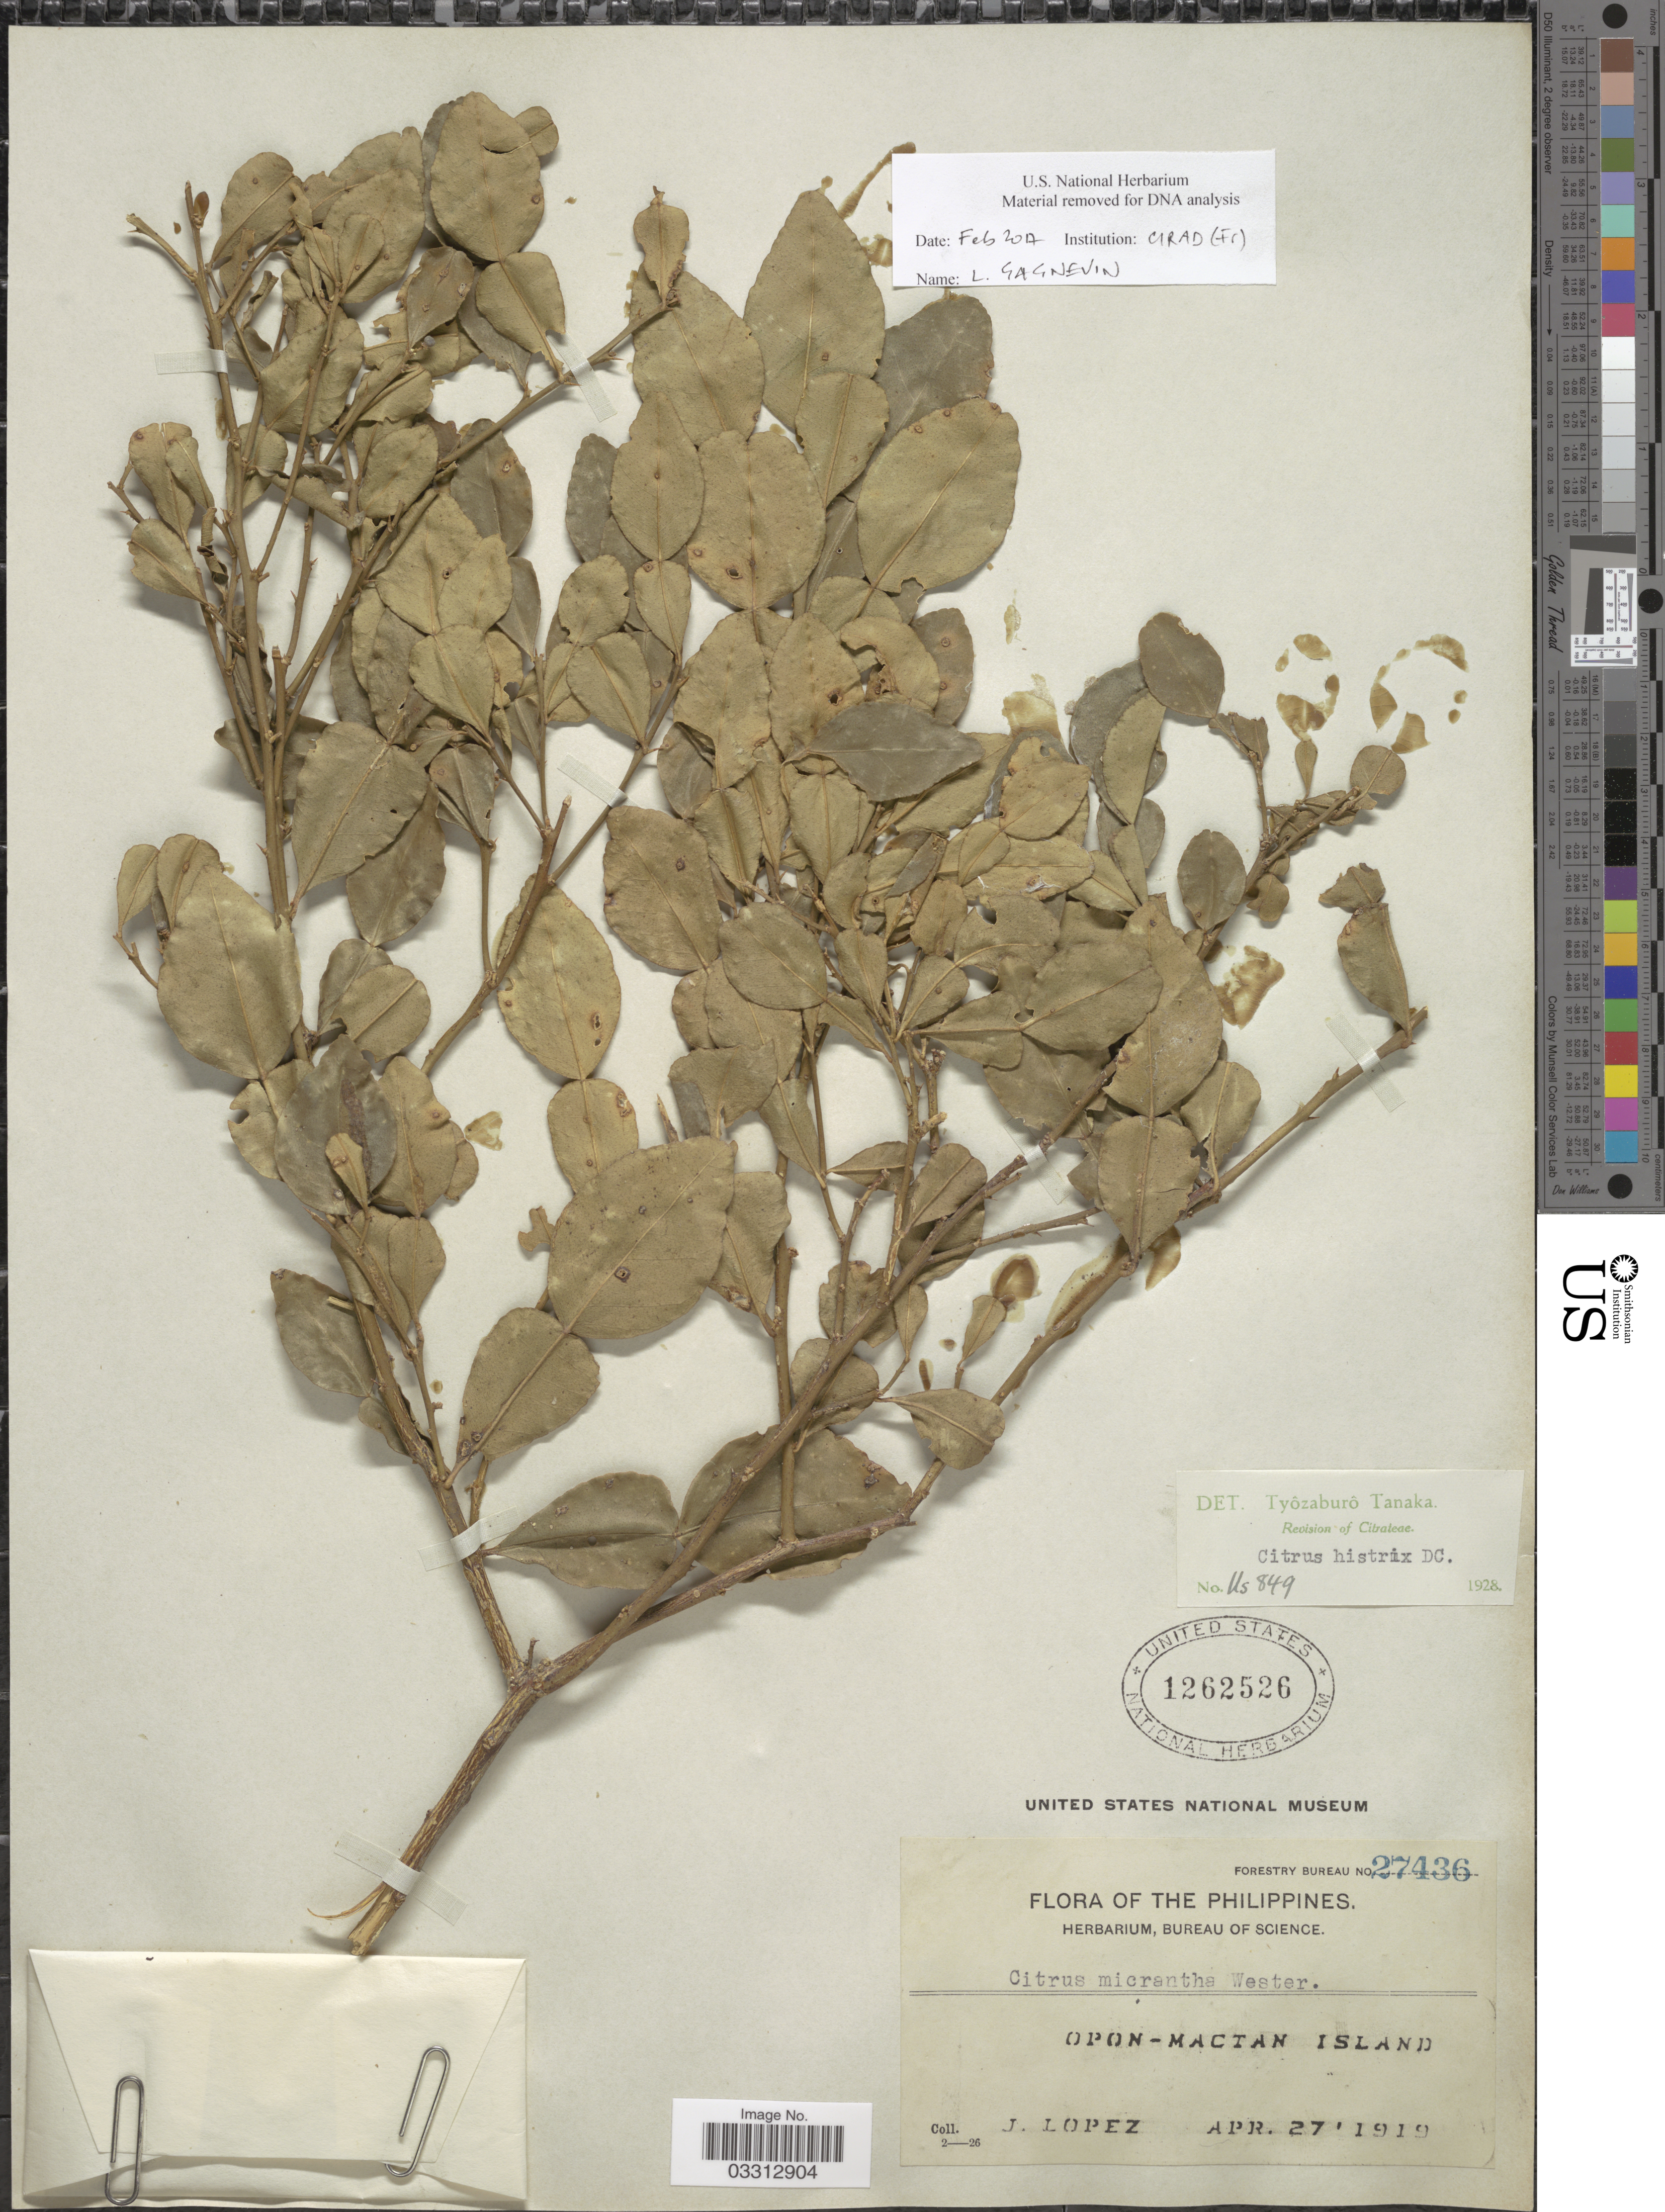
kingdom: Plantae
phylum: Tracheophyta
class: Magnoliopsida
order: Sapindales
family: Rutaceae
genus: Citrus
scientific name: Citrus hystrix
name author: DC.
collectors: J. Lopez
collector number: forestry Bureau 27436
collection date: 1919-04-27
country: Philippines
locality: Opon-Mactan Island.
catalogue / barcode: US 1262526